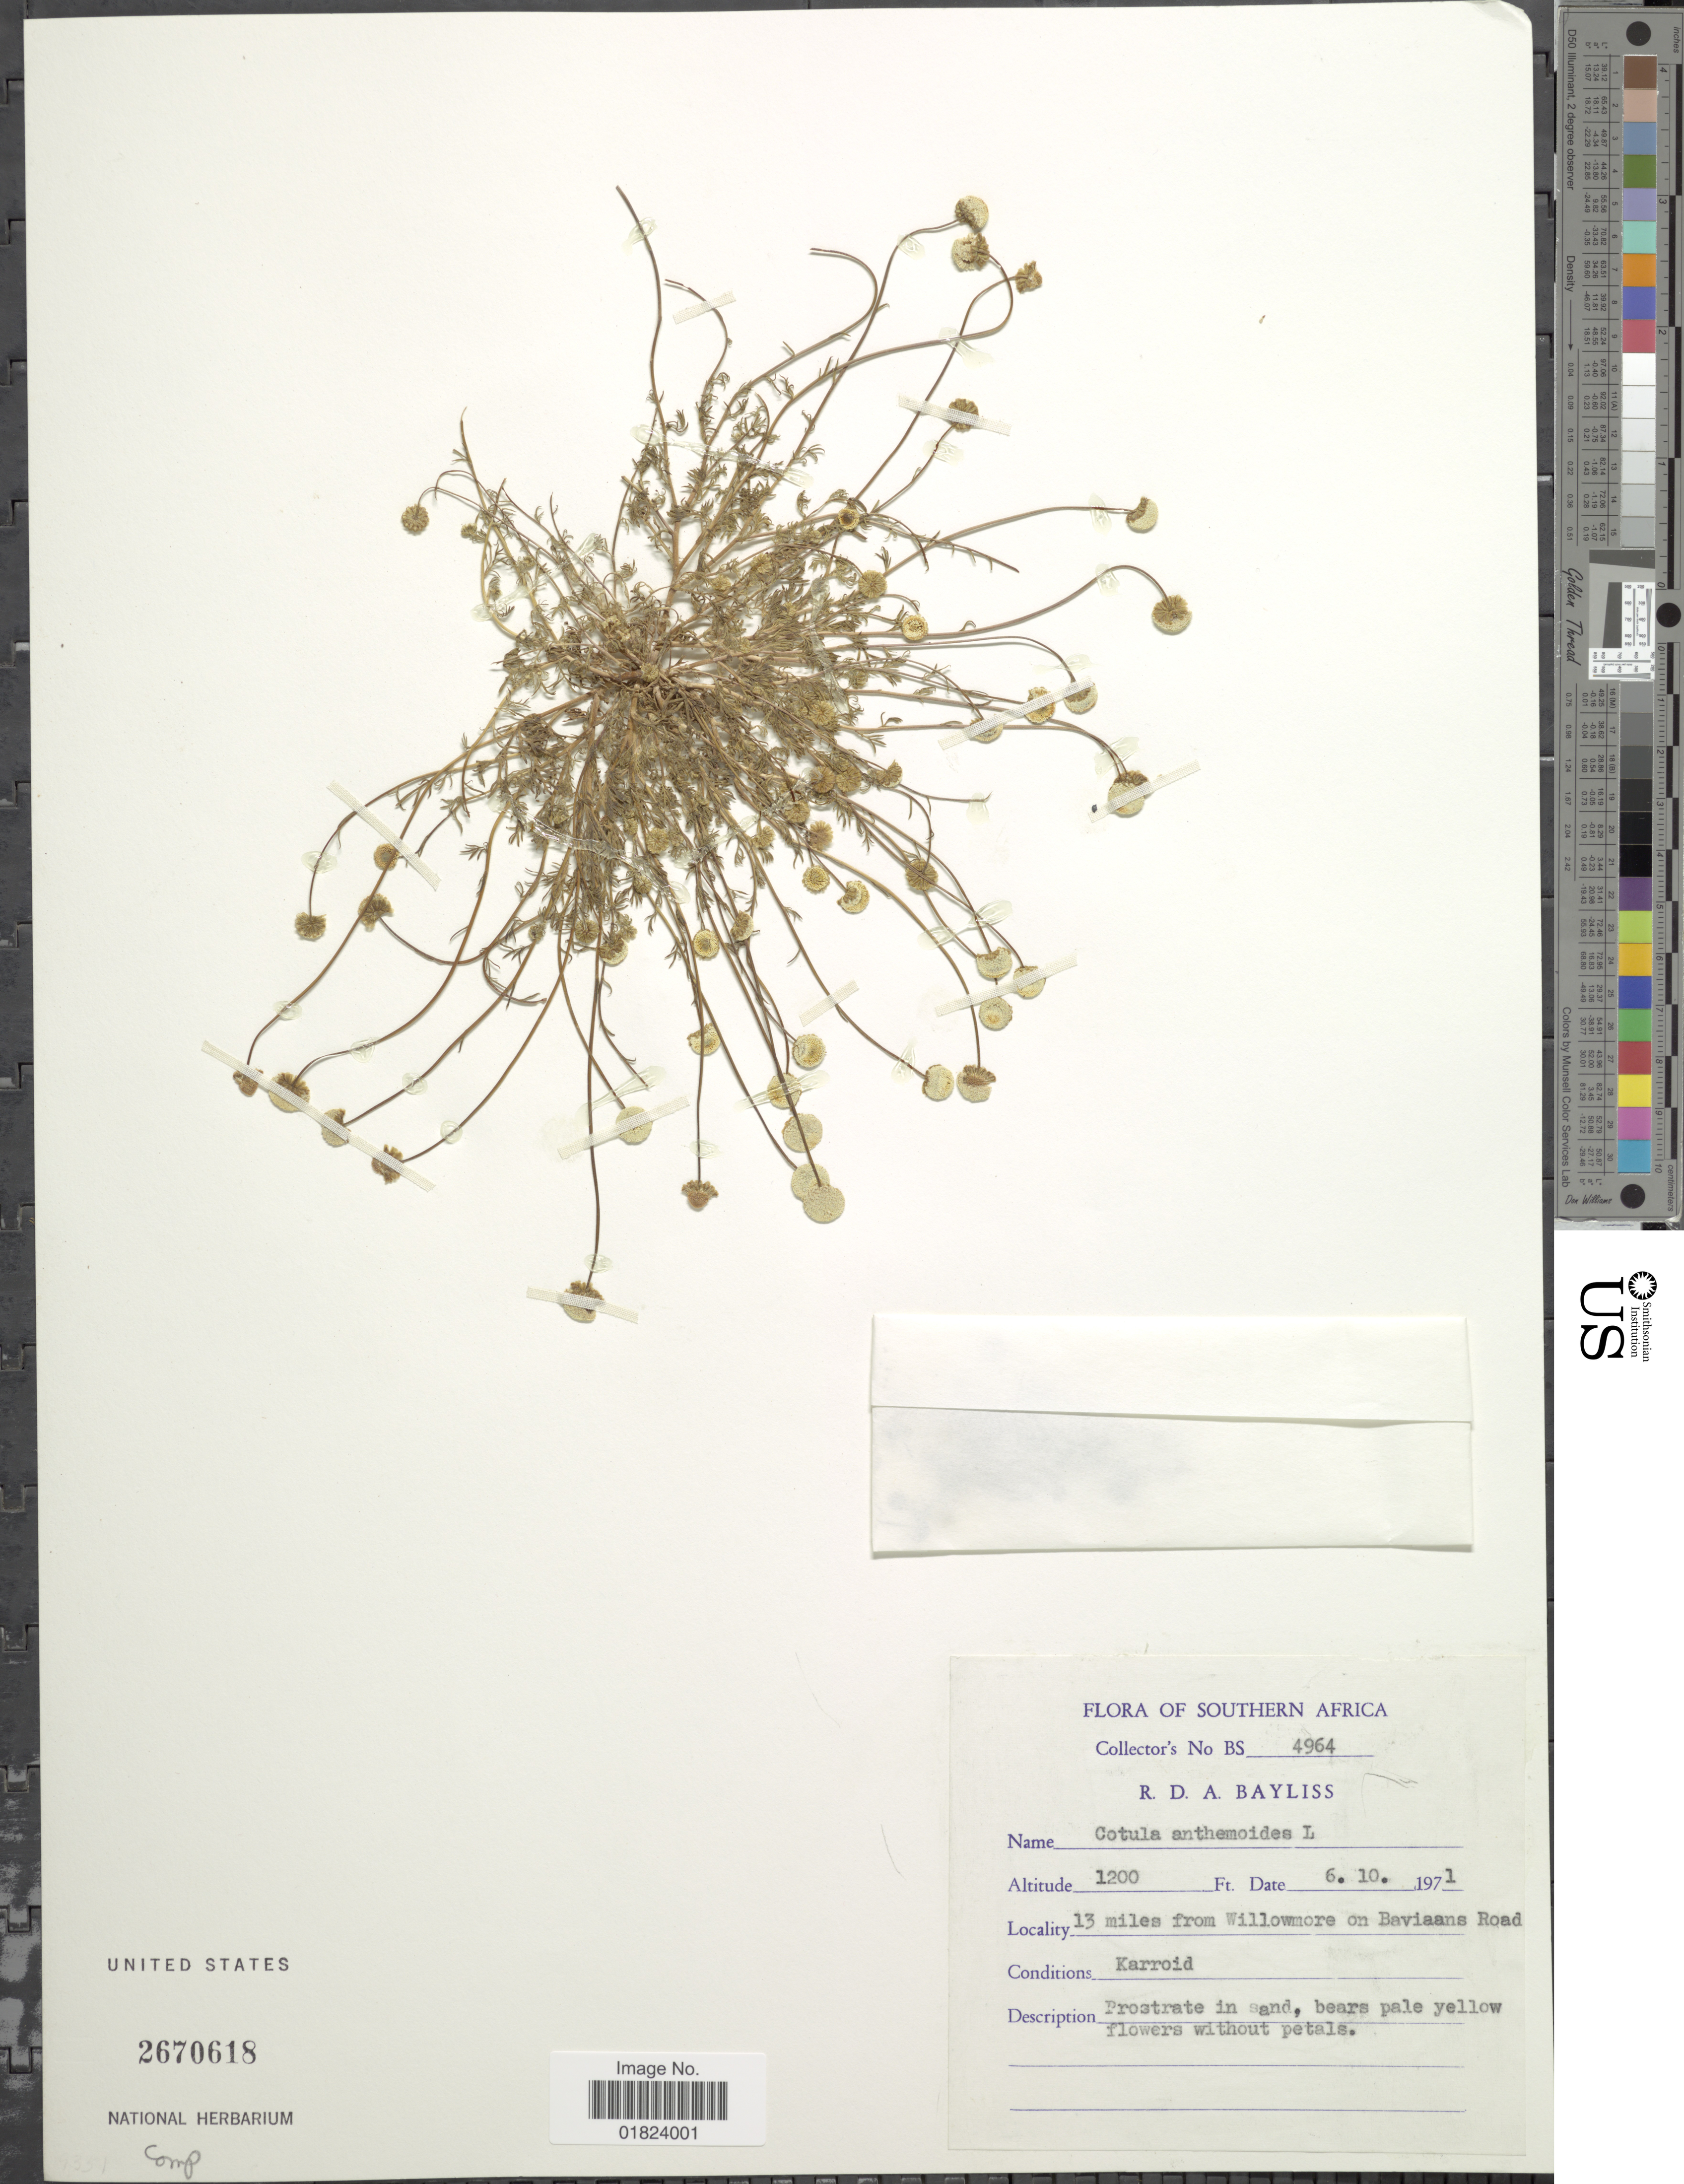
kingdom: Plantae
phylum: Tracheophyta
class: Magnoliopsida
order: Asterales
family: Asteraceae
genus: Cotula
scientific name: Cotula anthemoides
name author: L.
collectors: R. Bayliss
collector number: BS 4964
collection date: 1971-10-06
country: South Africa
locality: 13 miles from Willowmore on Baviaans Road.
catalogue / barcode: US 2670618